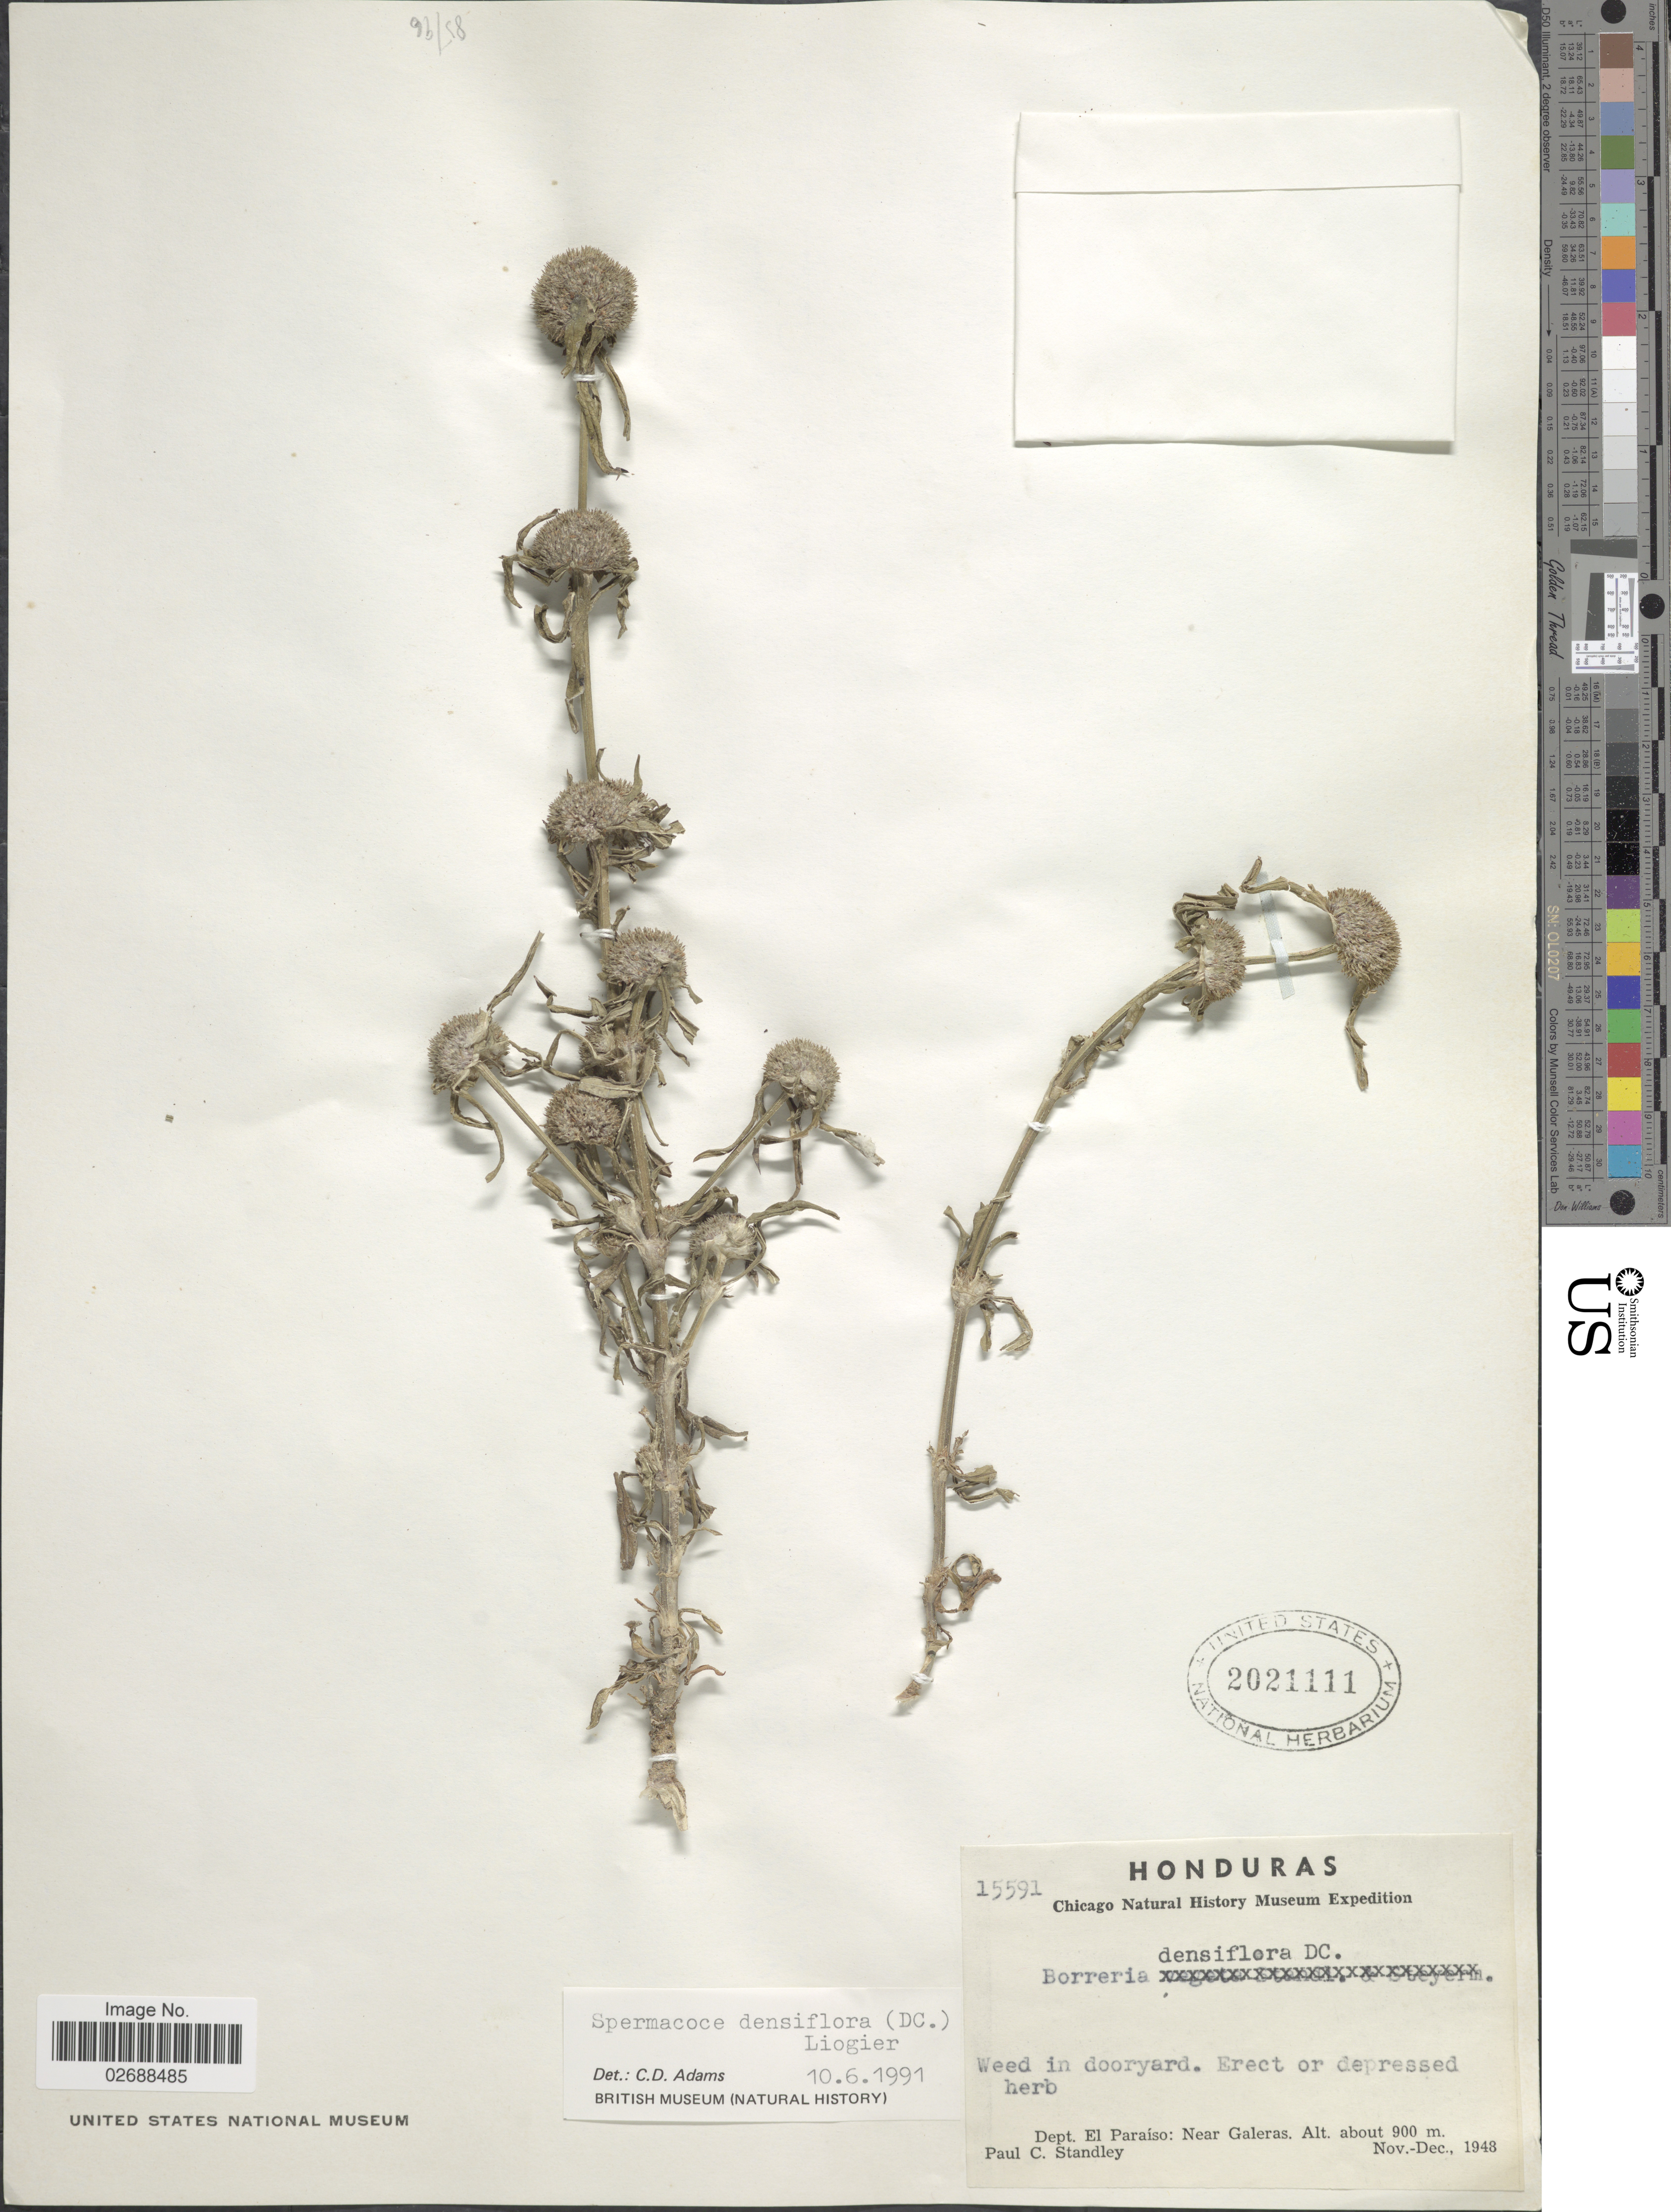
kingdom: Plantae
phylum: Tracheophyta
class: Magnoliopsida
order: Gentianales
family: Rubiaceae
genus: Spermacoce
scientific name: Spermacoce densiflora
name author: (DC.) Alain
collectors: P. C. Standley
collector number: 15591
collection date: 1948-11/1948-12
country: Honduras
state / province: El Paraíso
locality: Near Galeras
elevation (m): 900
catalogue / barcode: US 2021111